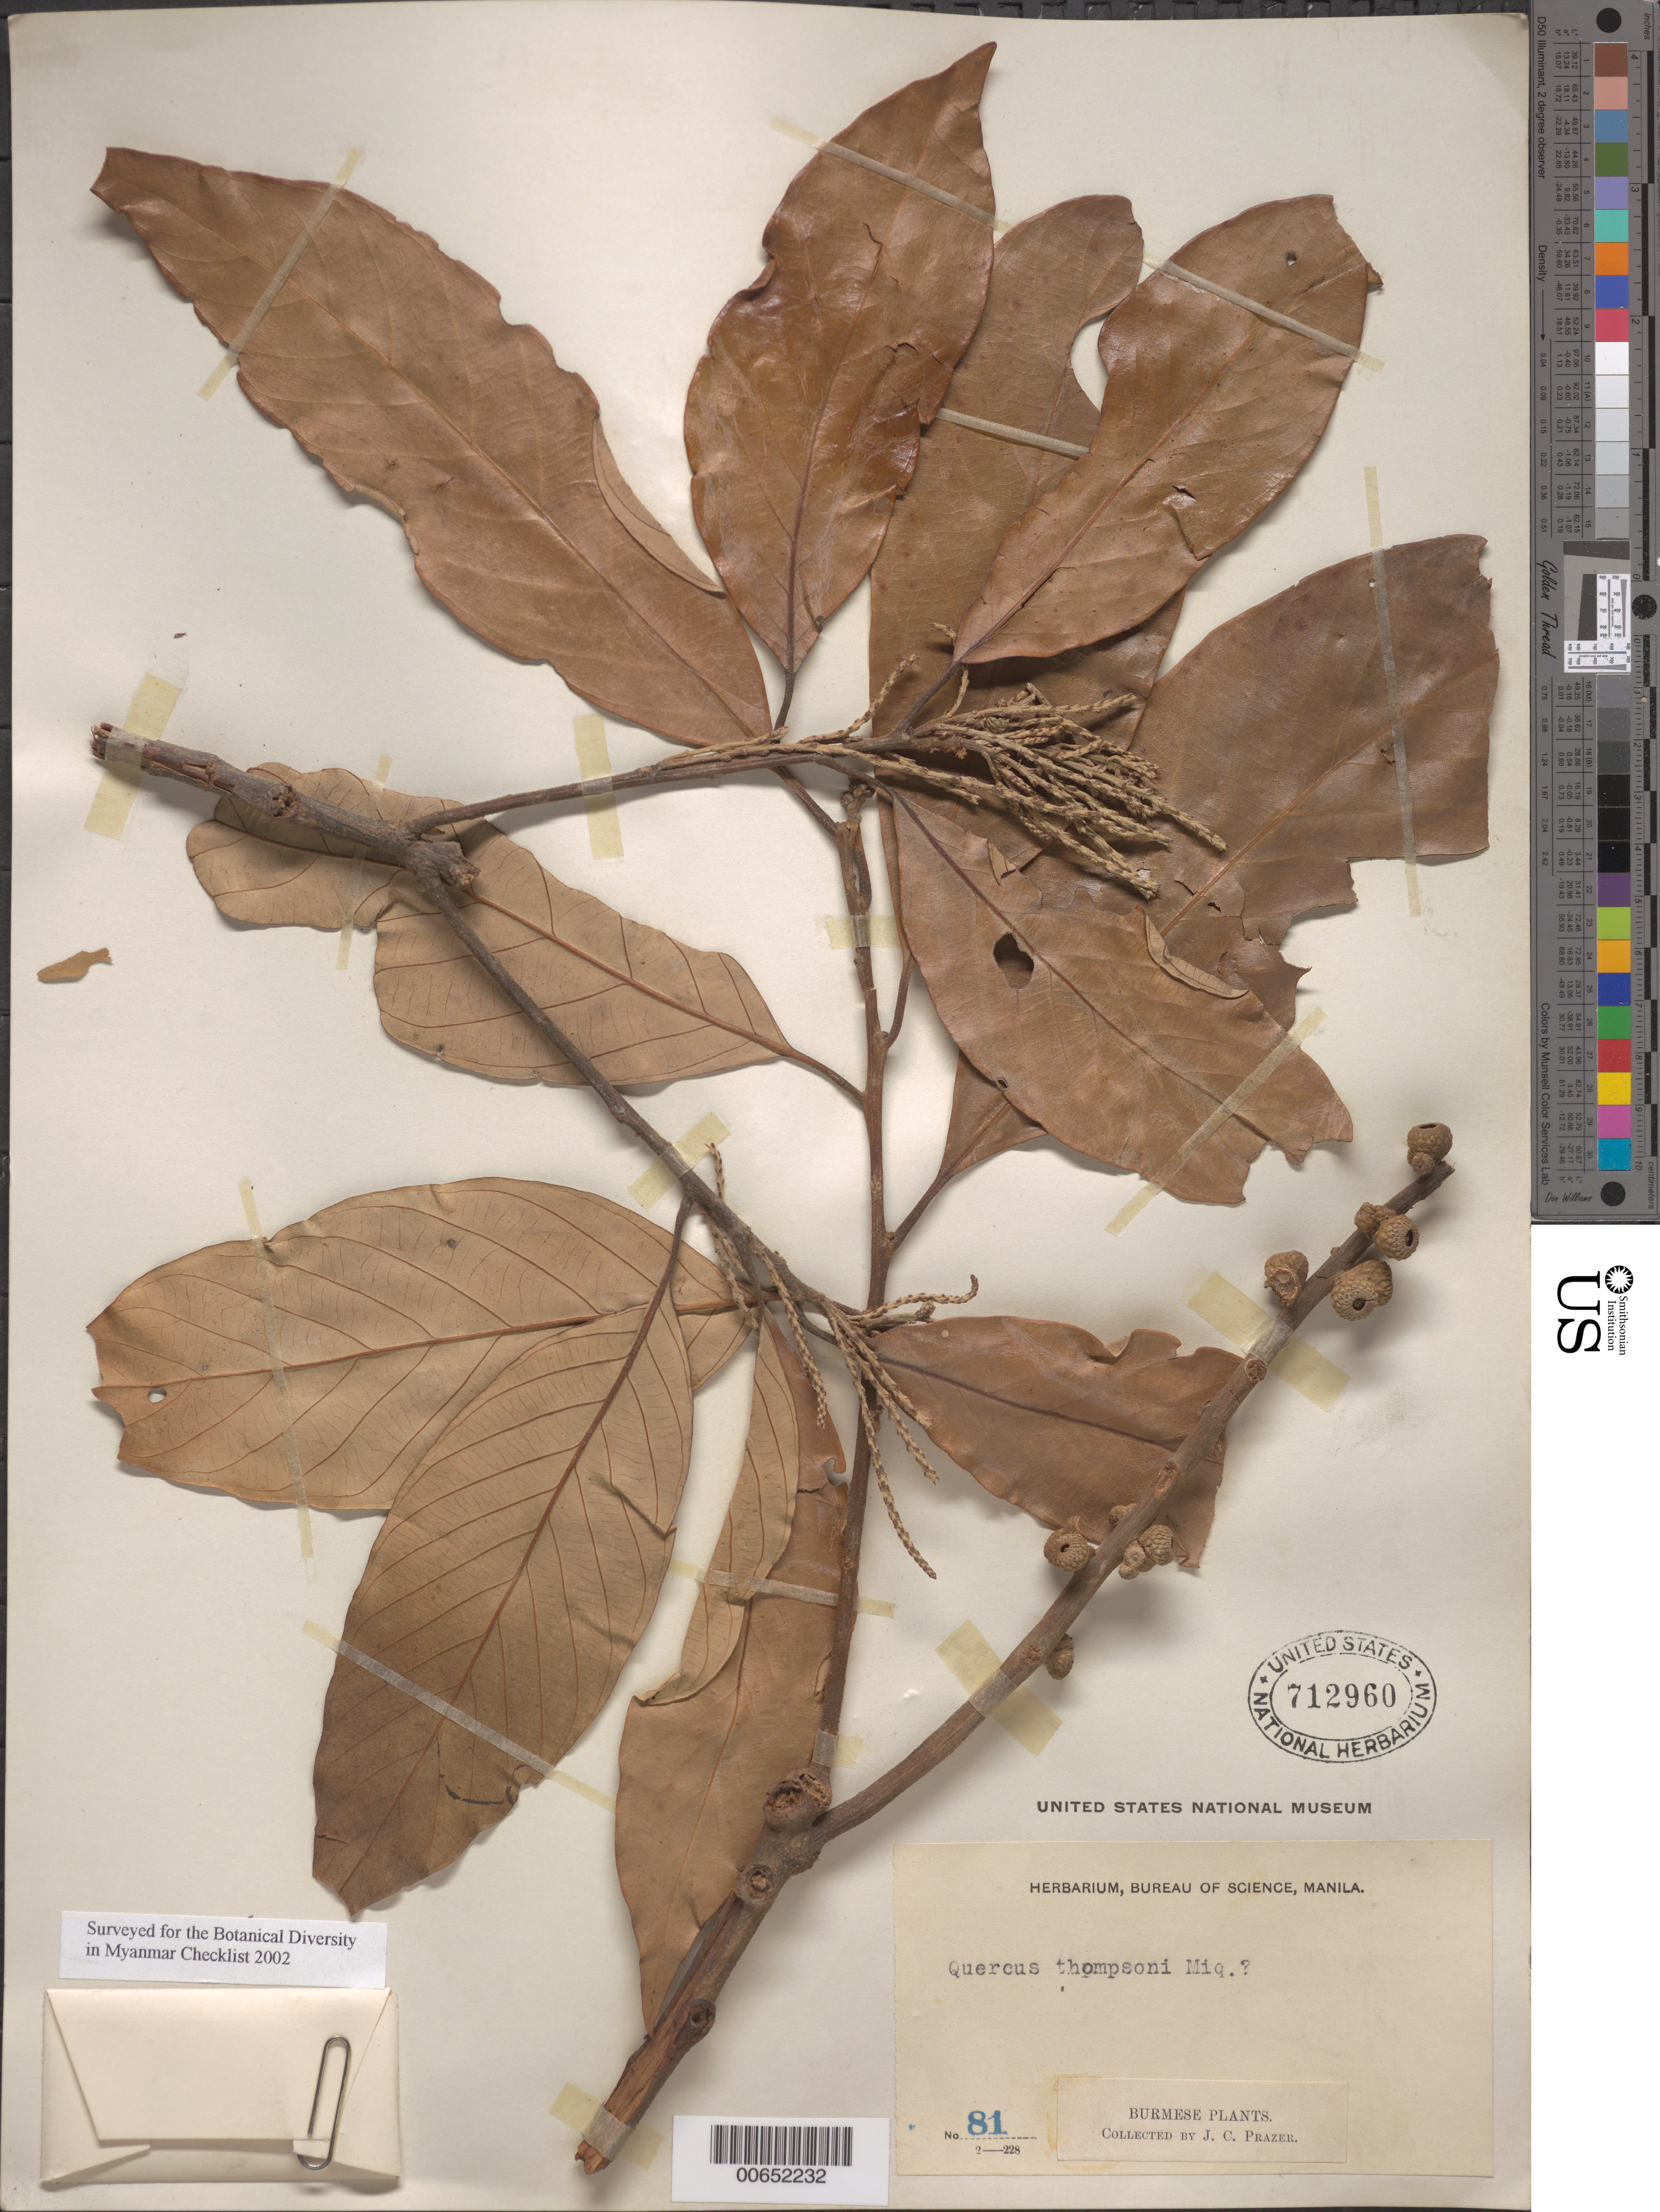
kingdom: Plantae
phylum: Tracheophyta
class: Magnoliopsida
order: Fagales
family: Fagaceae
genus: Quercus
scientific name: Quercus thomsonii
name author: Miq.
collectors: Parazer, J.C.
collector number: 81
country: Myanmar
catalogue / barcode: US 712960